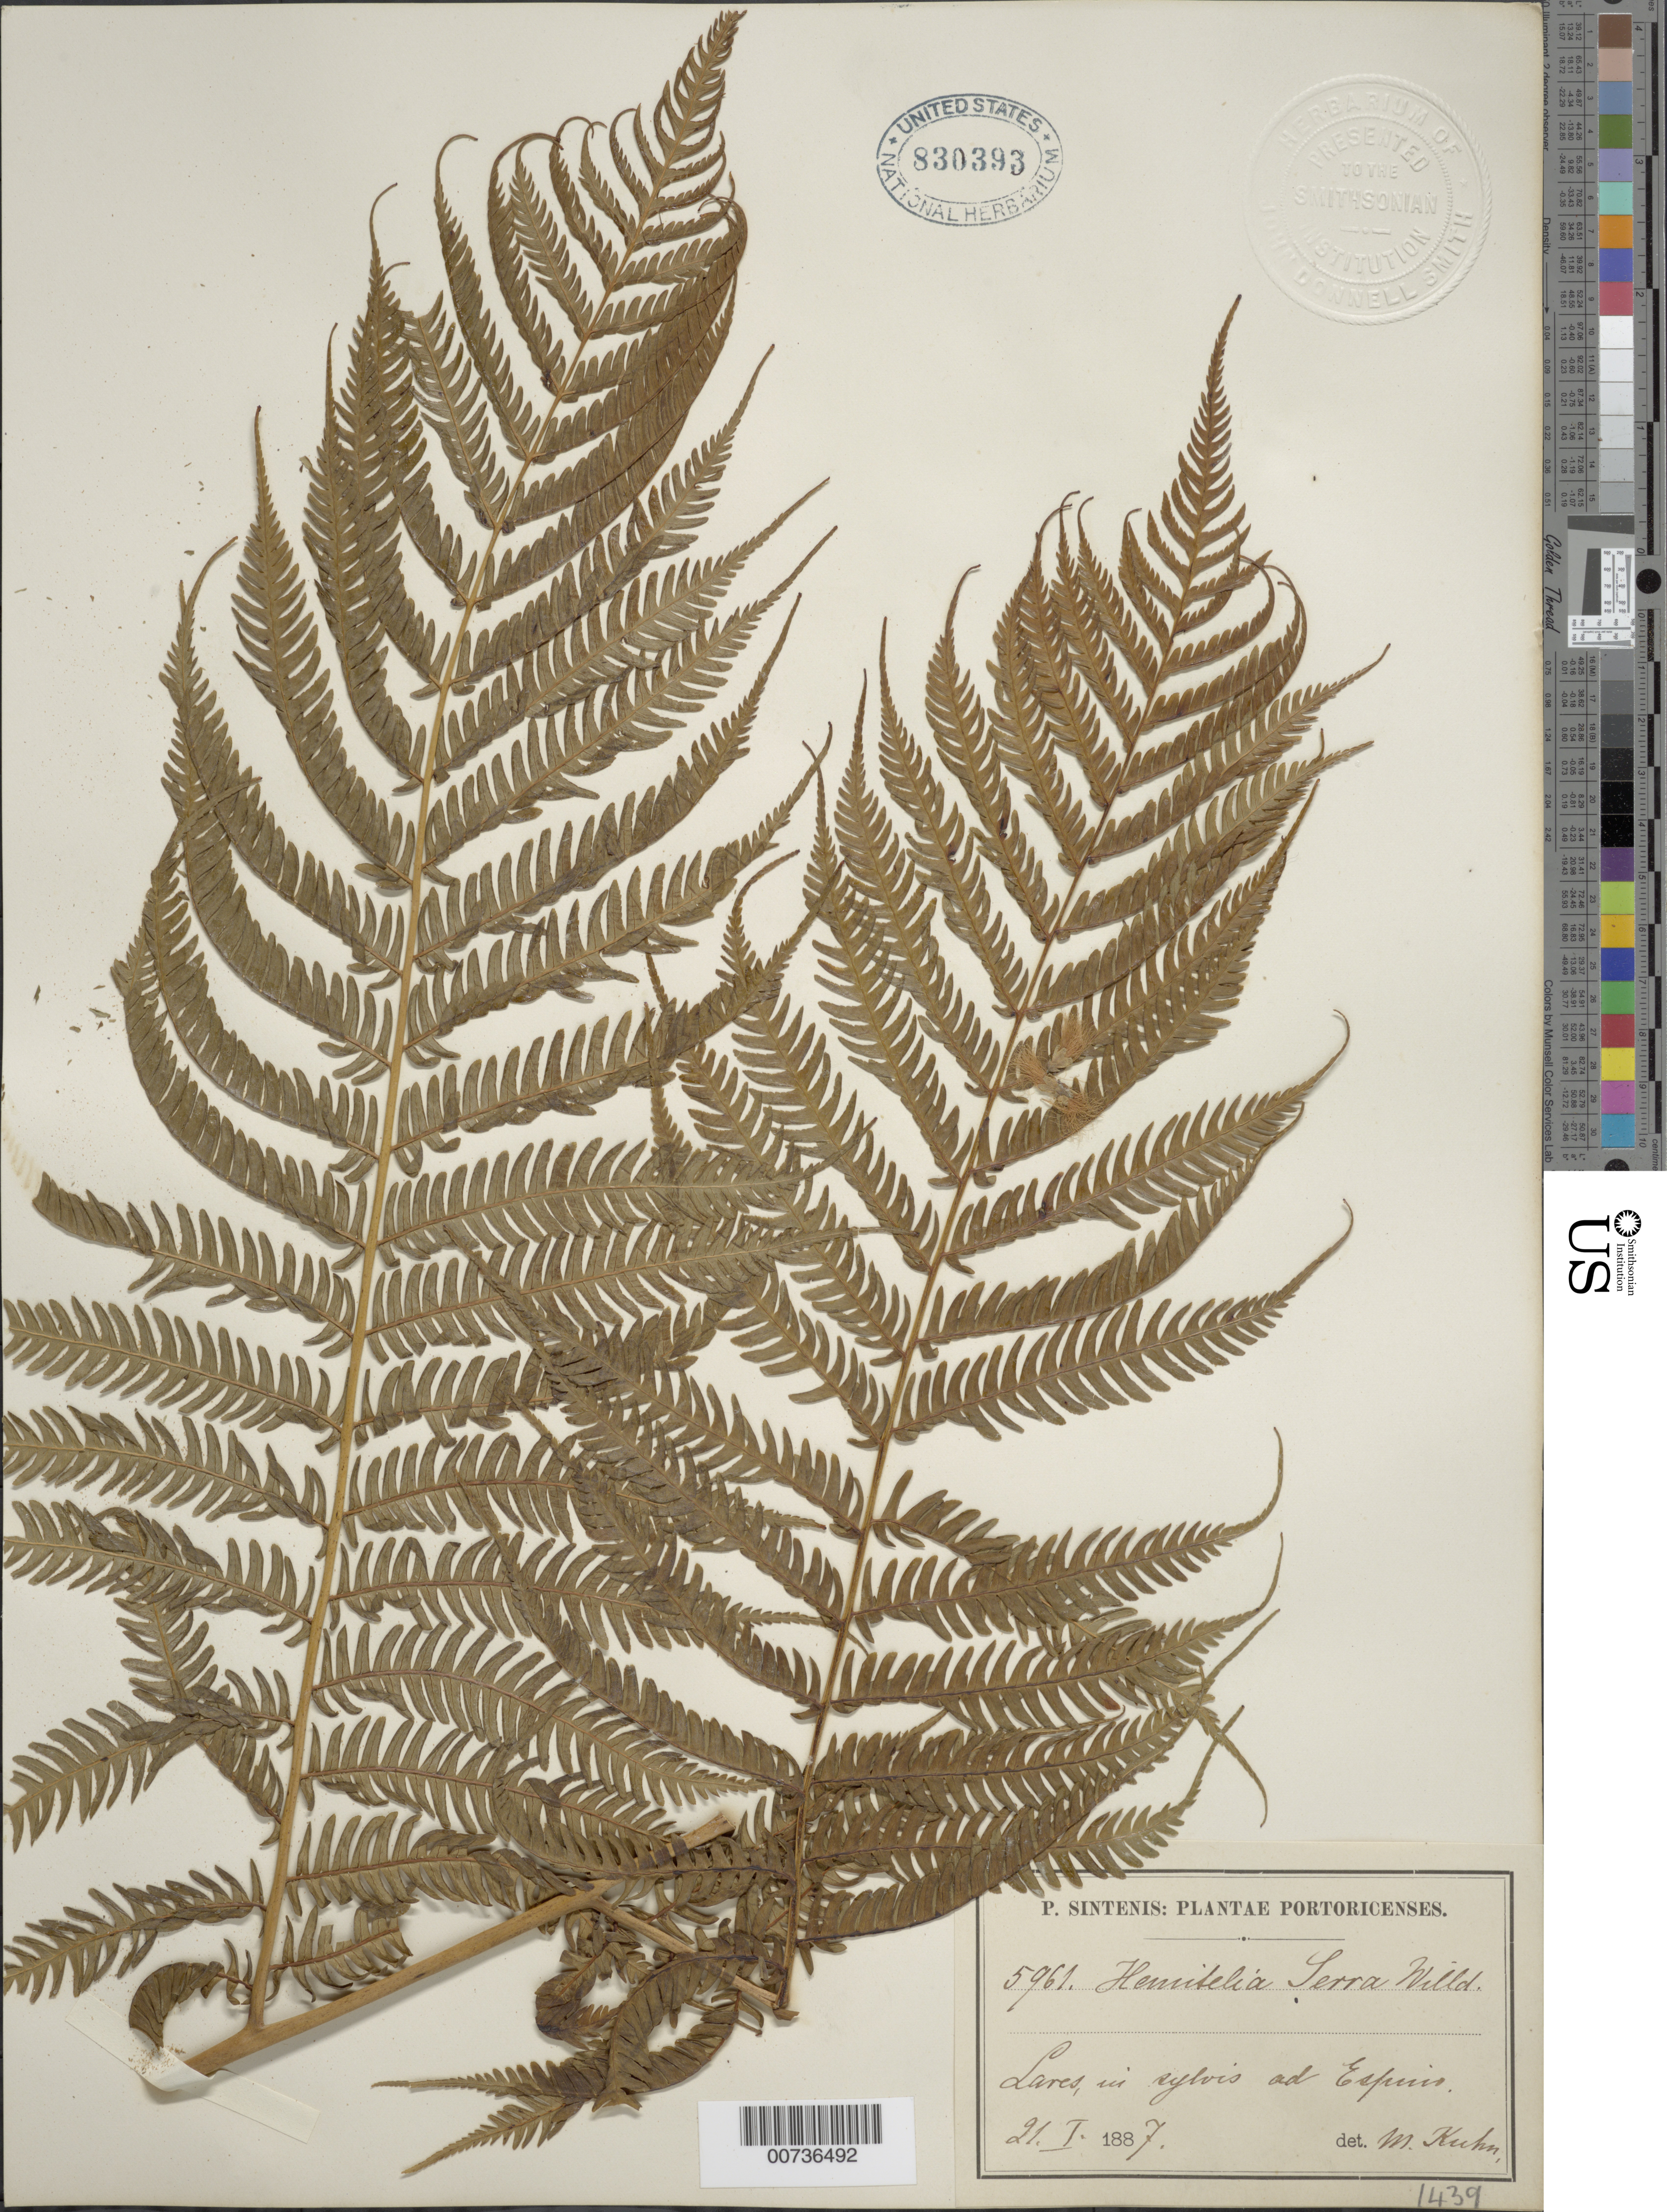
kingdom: Plantae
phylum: Tracheophyta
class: Polypodiopsida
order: Cyatheales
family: Cyatheaceae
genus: Cyathea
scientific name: Cyathea arborea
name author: (L.) Sm.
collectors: P. Sintenis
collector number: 5961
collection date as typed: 21 Jan 1887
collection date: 1887-01-21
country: Puerto Rico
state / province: Lares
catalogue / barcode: US 830393